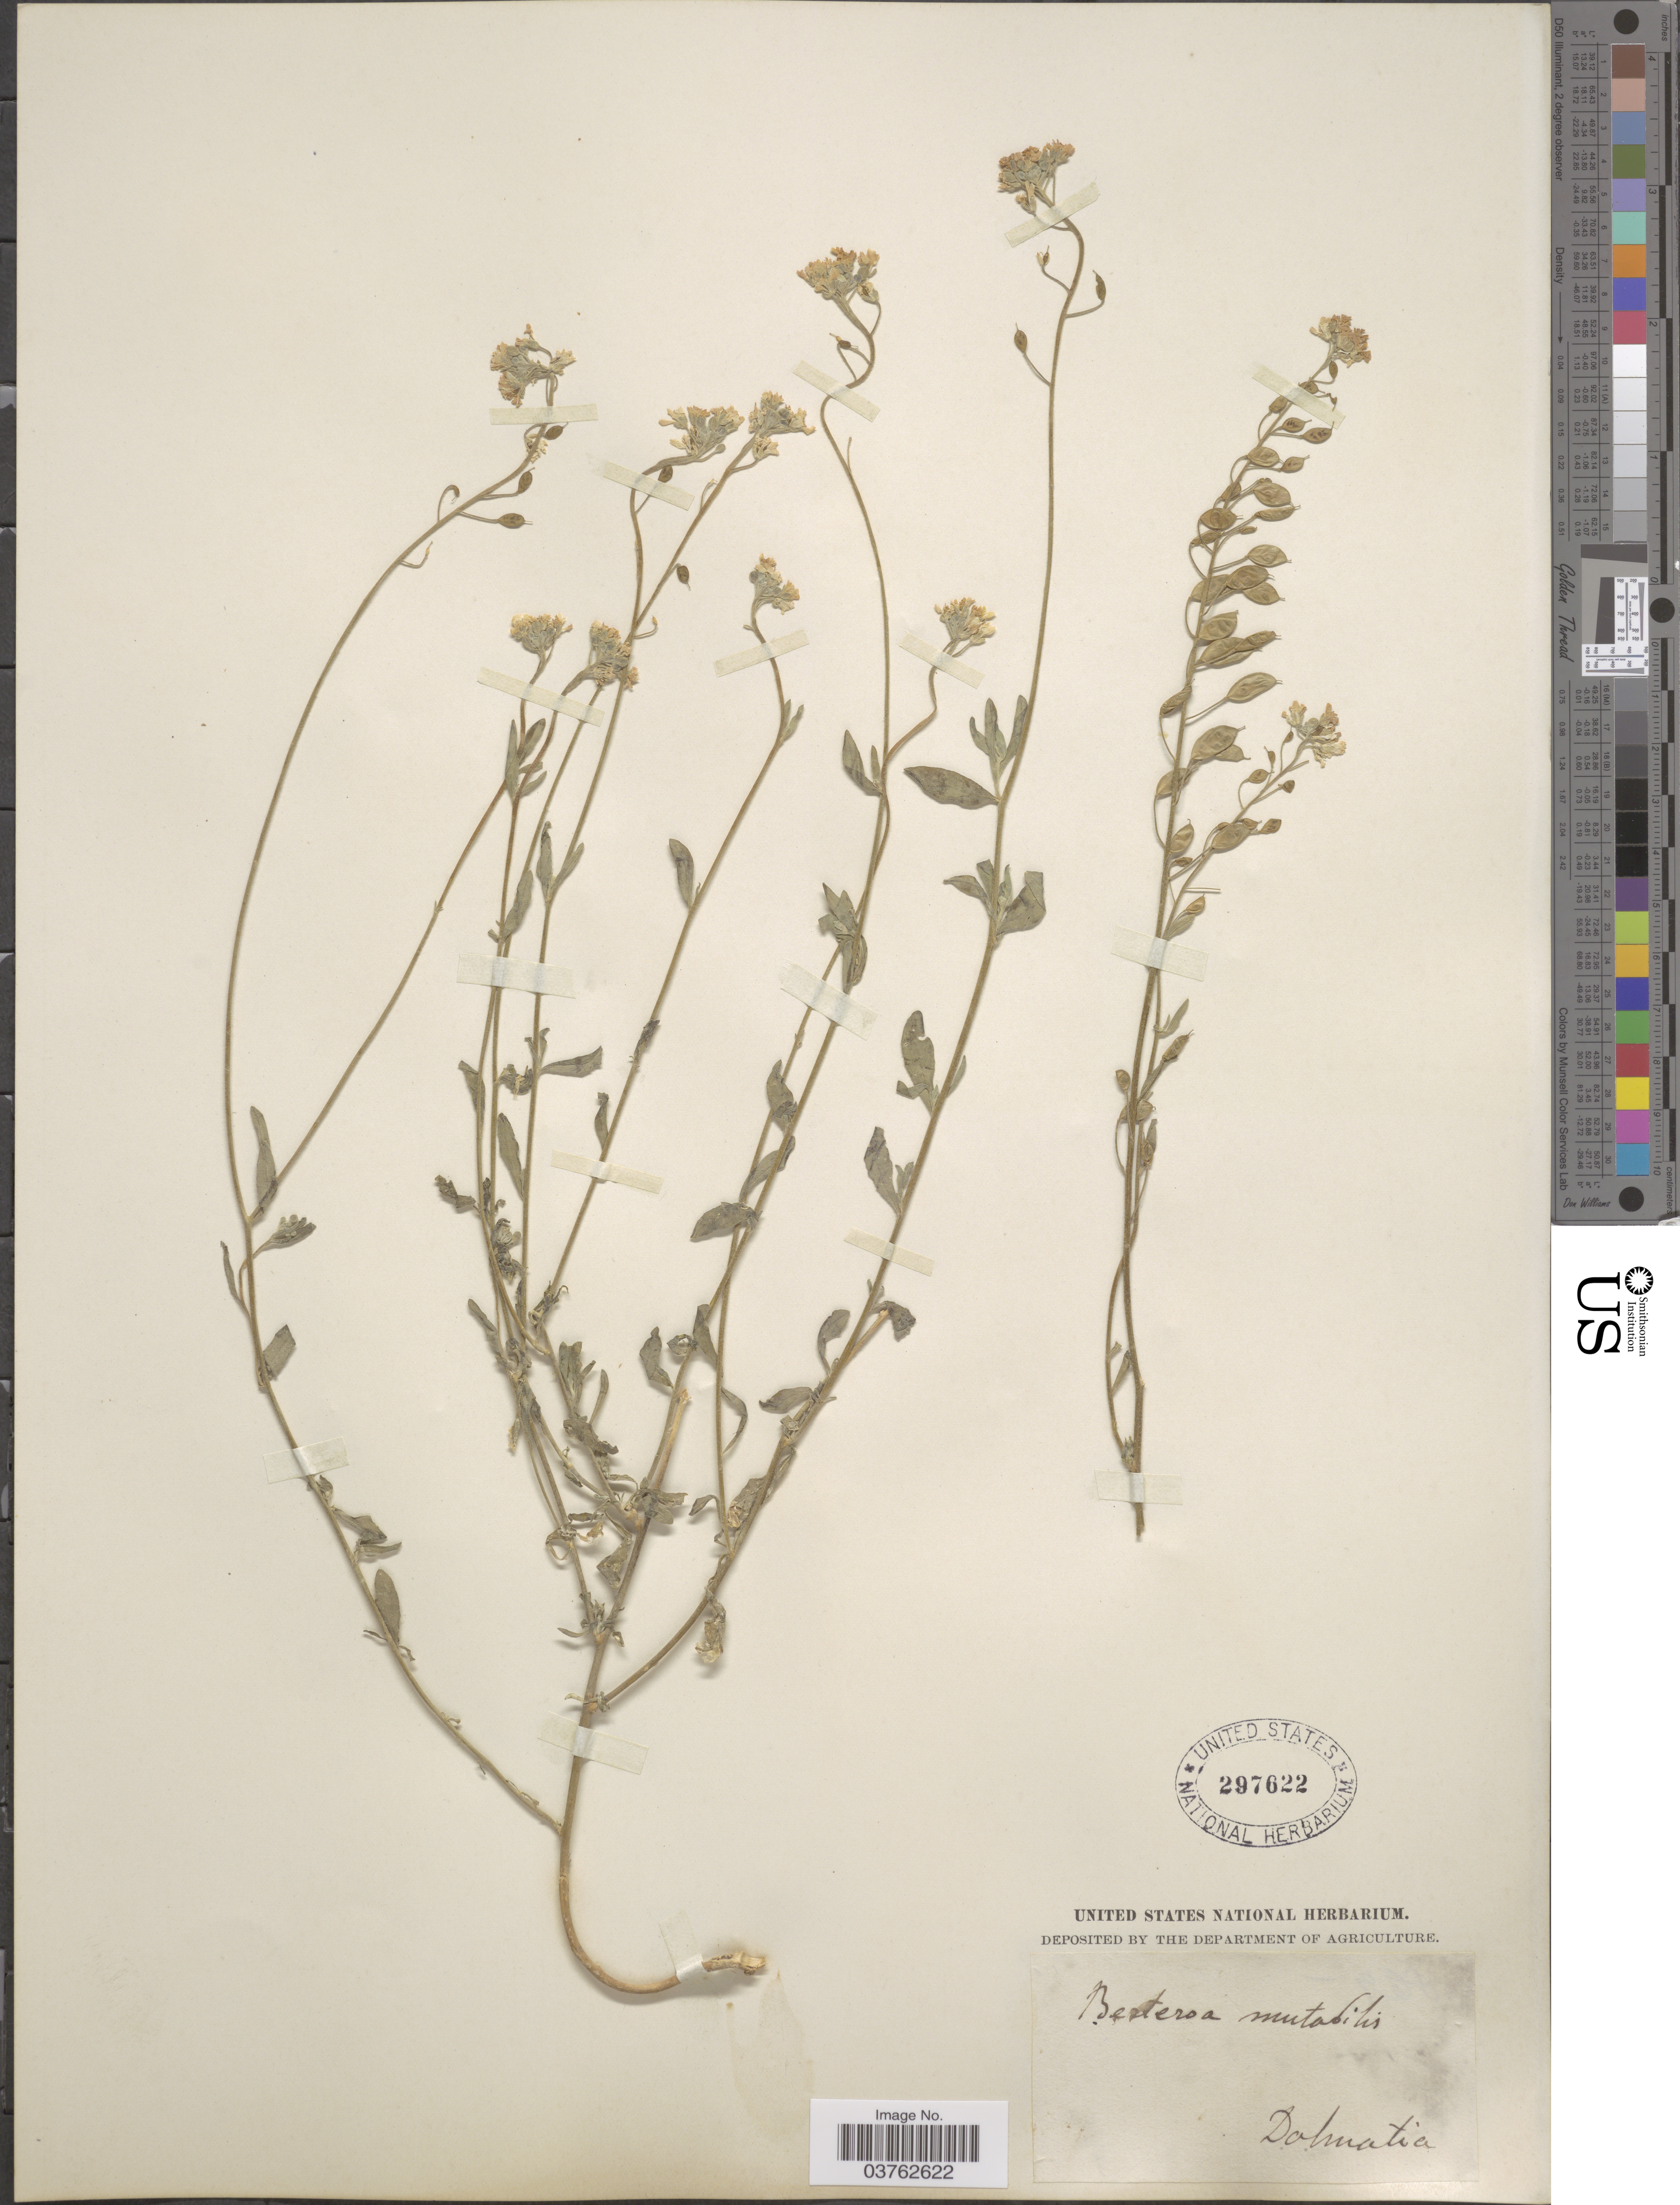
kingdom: Plantae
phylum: Tracheophyta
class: Magnoliopsida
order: Brassicales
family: Brassicaceae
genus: Berteroa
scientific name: Berteroa mutabilis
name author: (Vent.) DC.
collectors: ex herb. United States National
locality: Dalmatia.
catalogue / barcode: US 297622